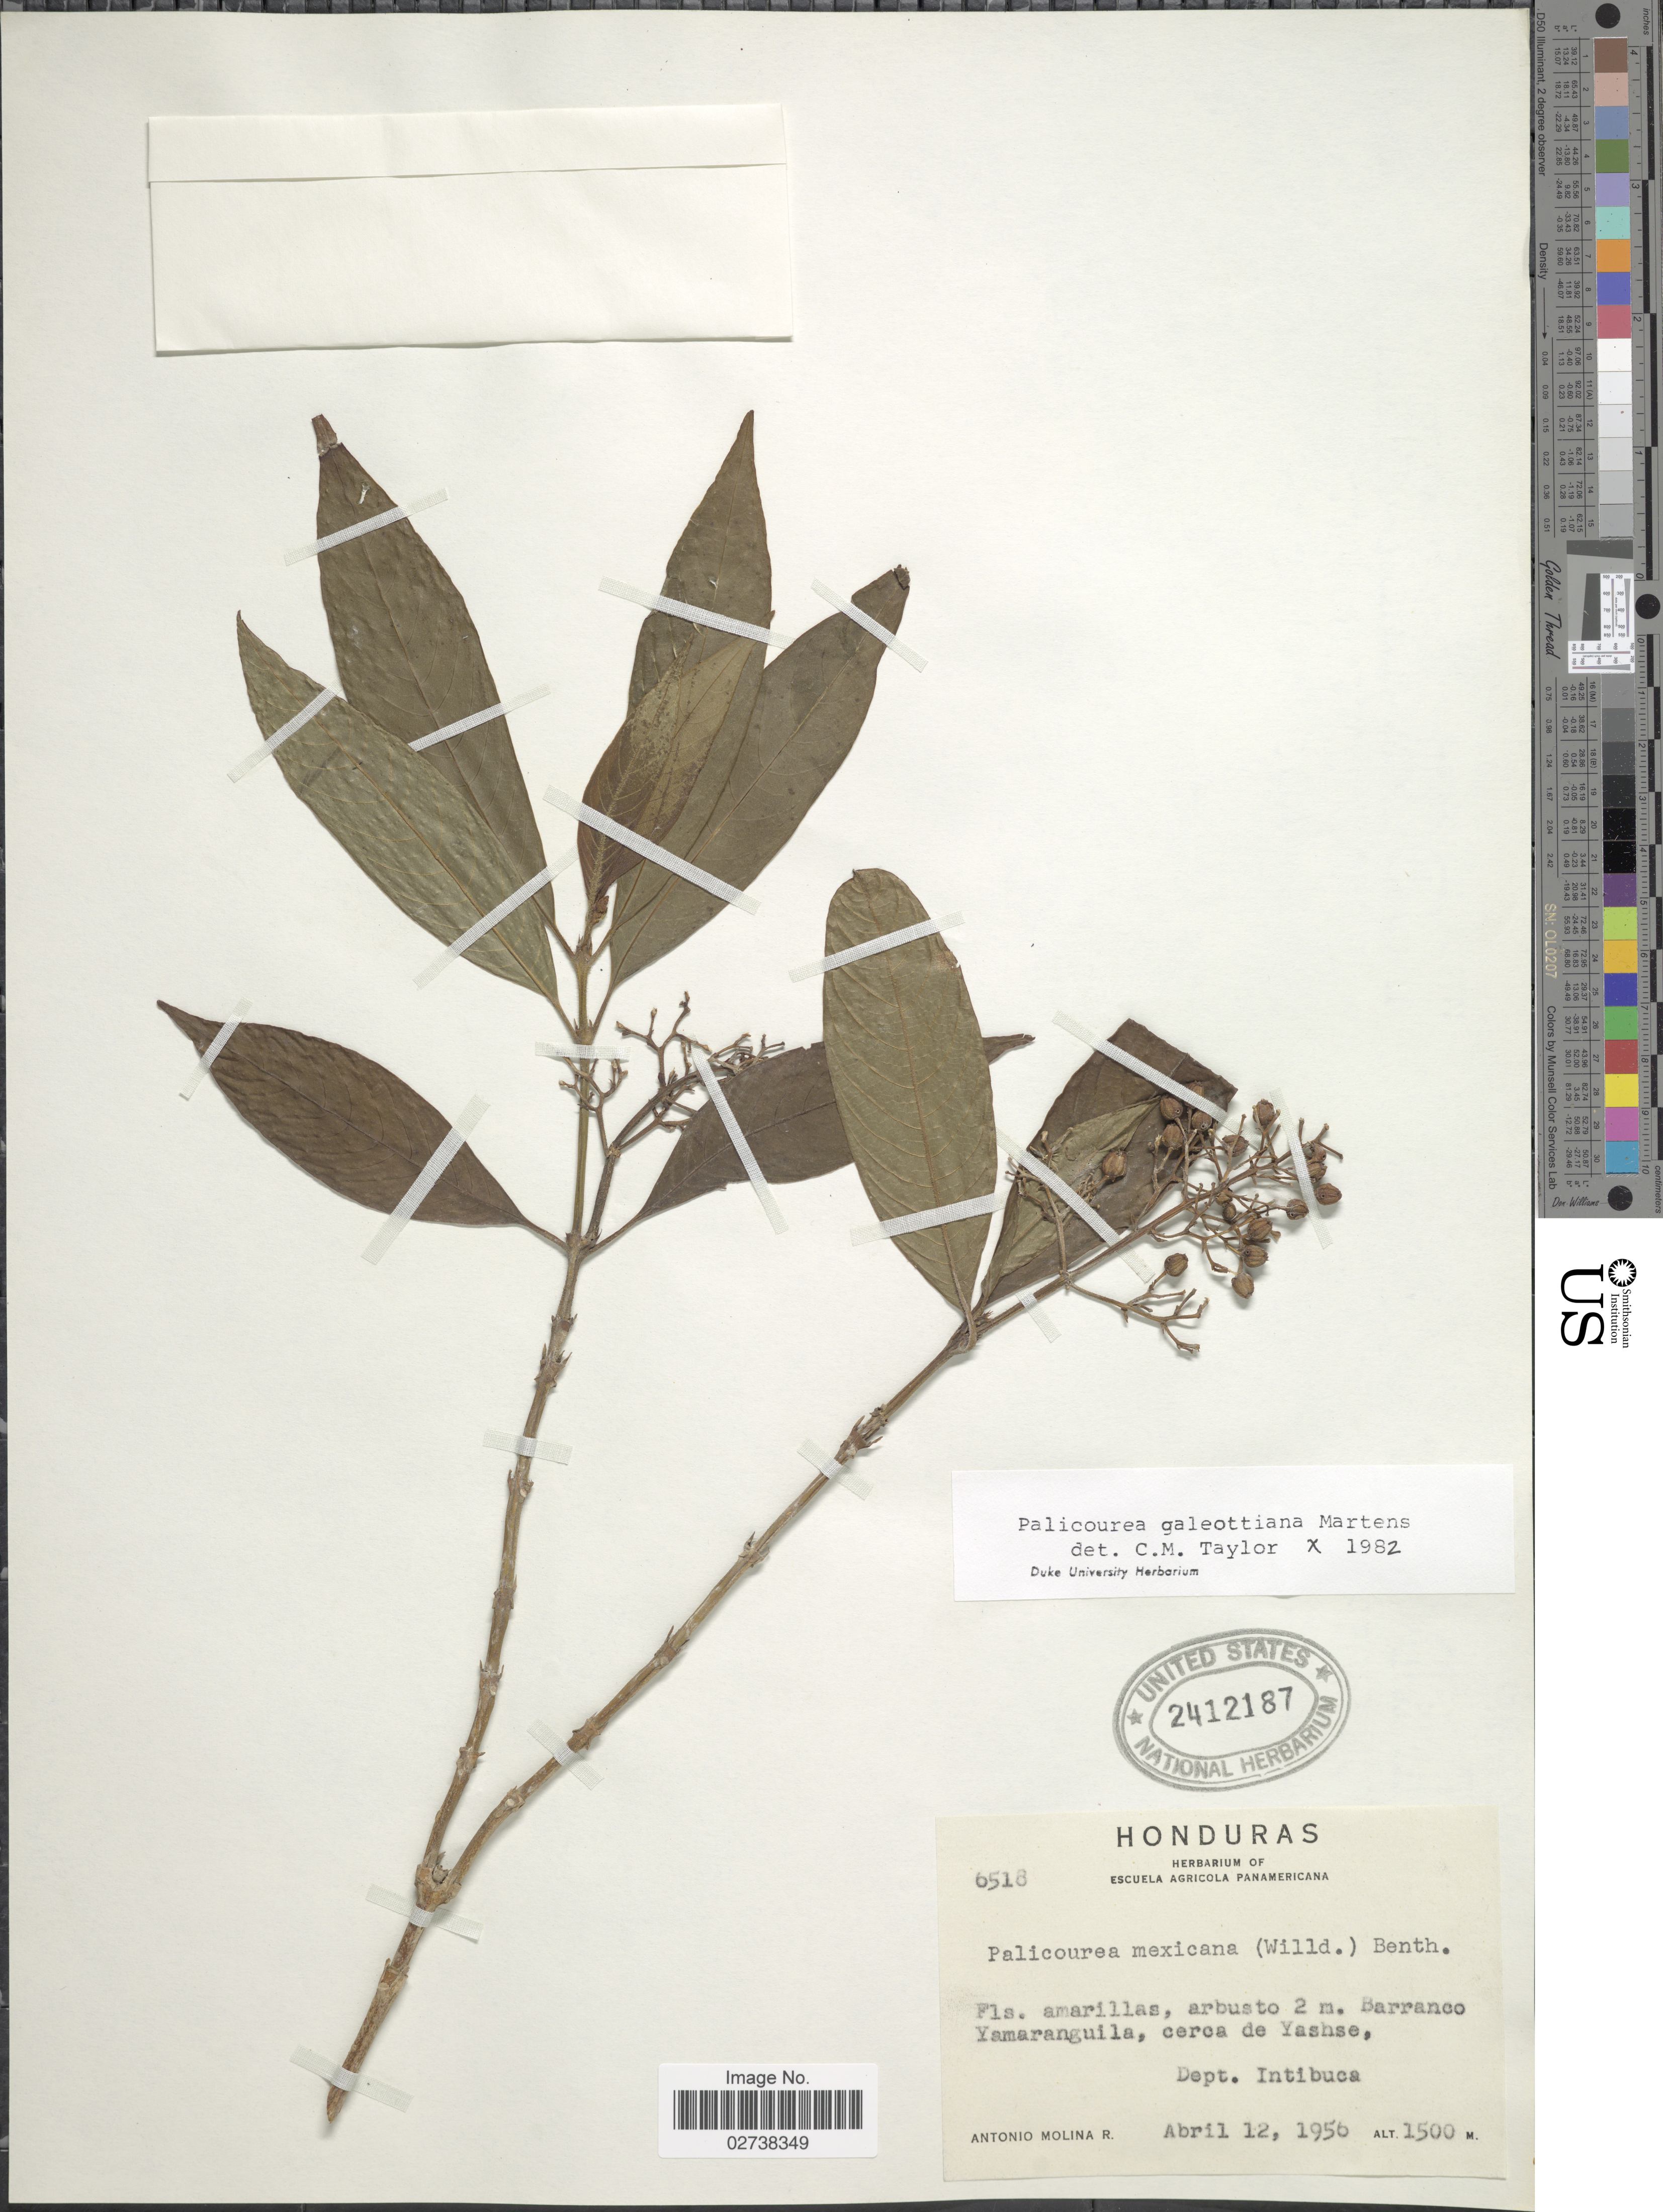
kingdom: Plantae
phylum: Tracheophyta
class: Magnoliopsida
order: Gentianales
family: Rubiaceae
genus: Palicourea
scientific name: Palicourea galeottiana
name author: M. Martens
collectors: A. Molina R.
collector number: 6518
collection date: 1956-04-12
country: Honduras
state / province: Intibuca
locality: Barranco Yamaranguila, cerca de Yashse, Dept. Intibuca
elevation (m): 1500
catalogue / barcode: US 2412187